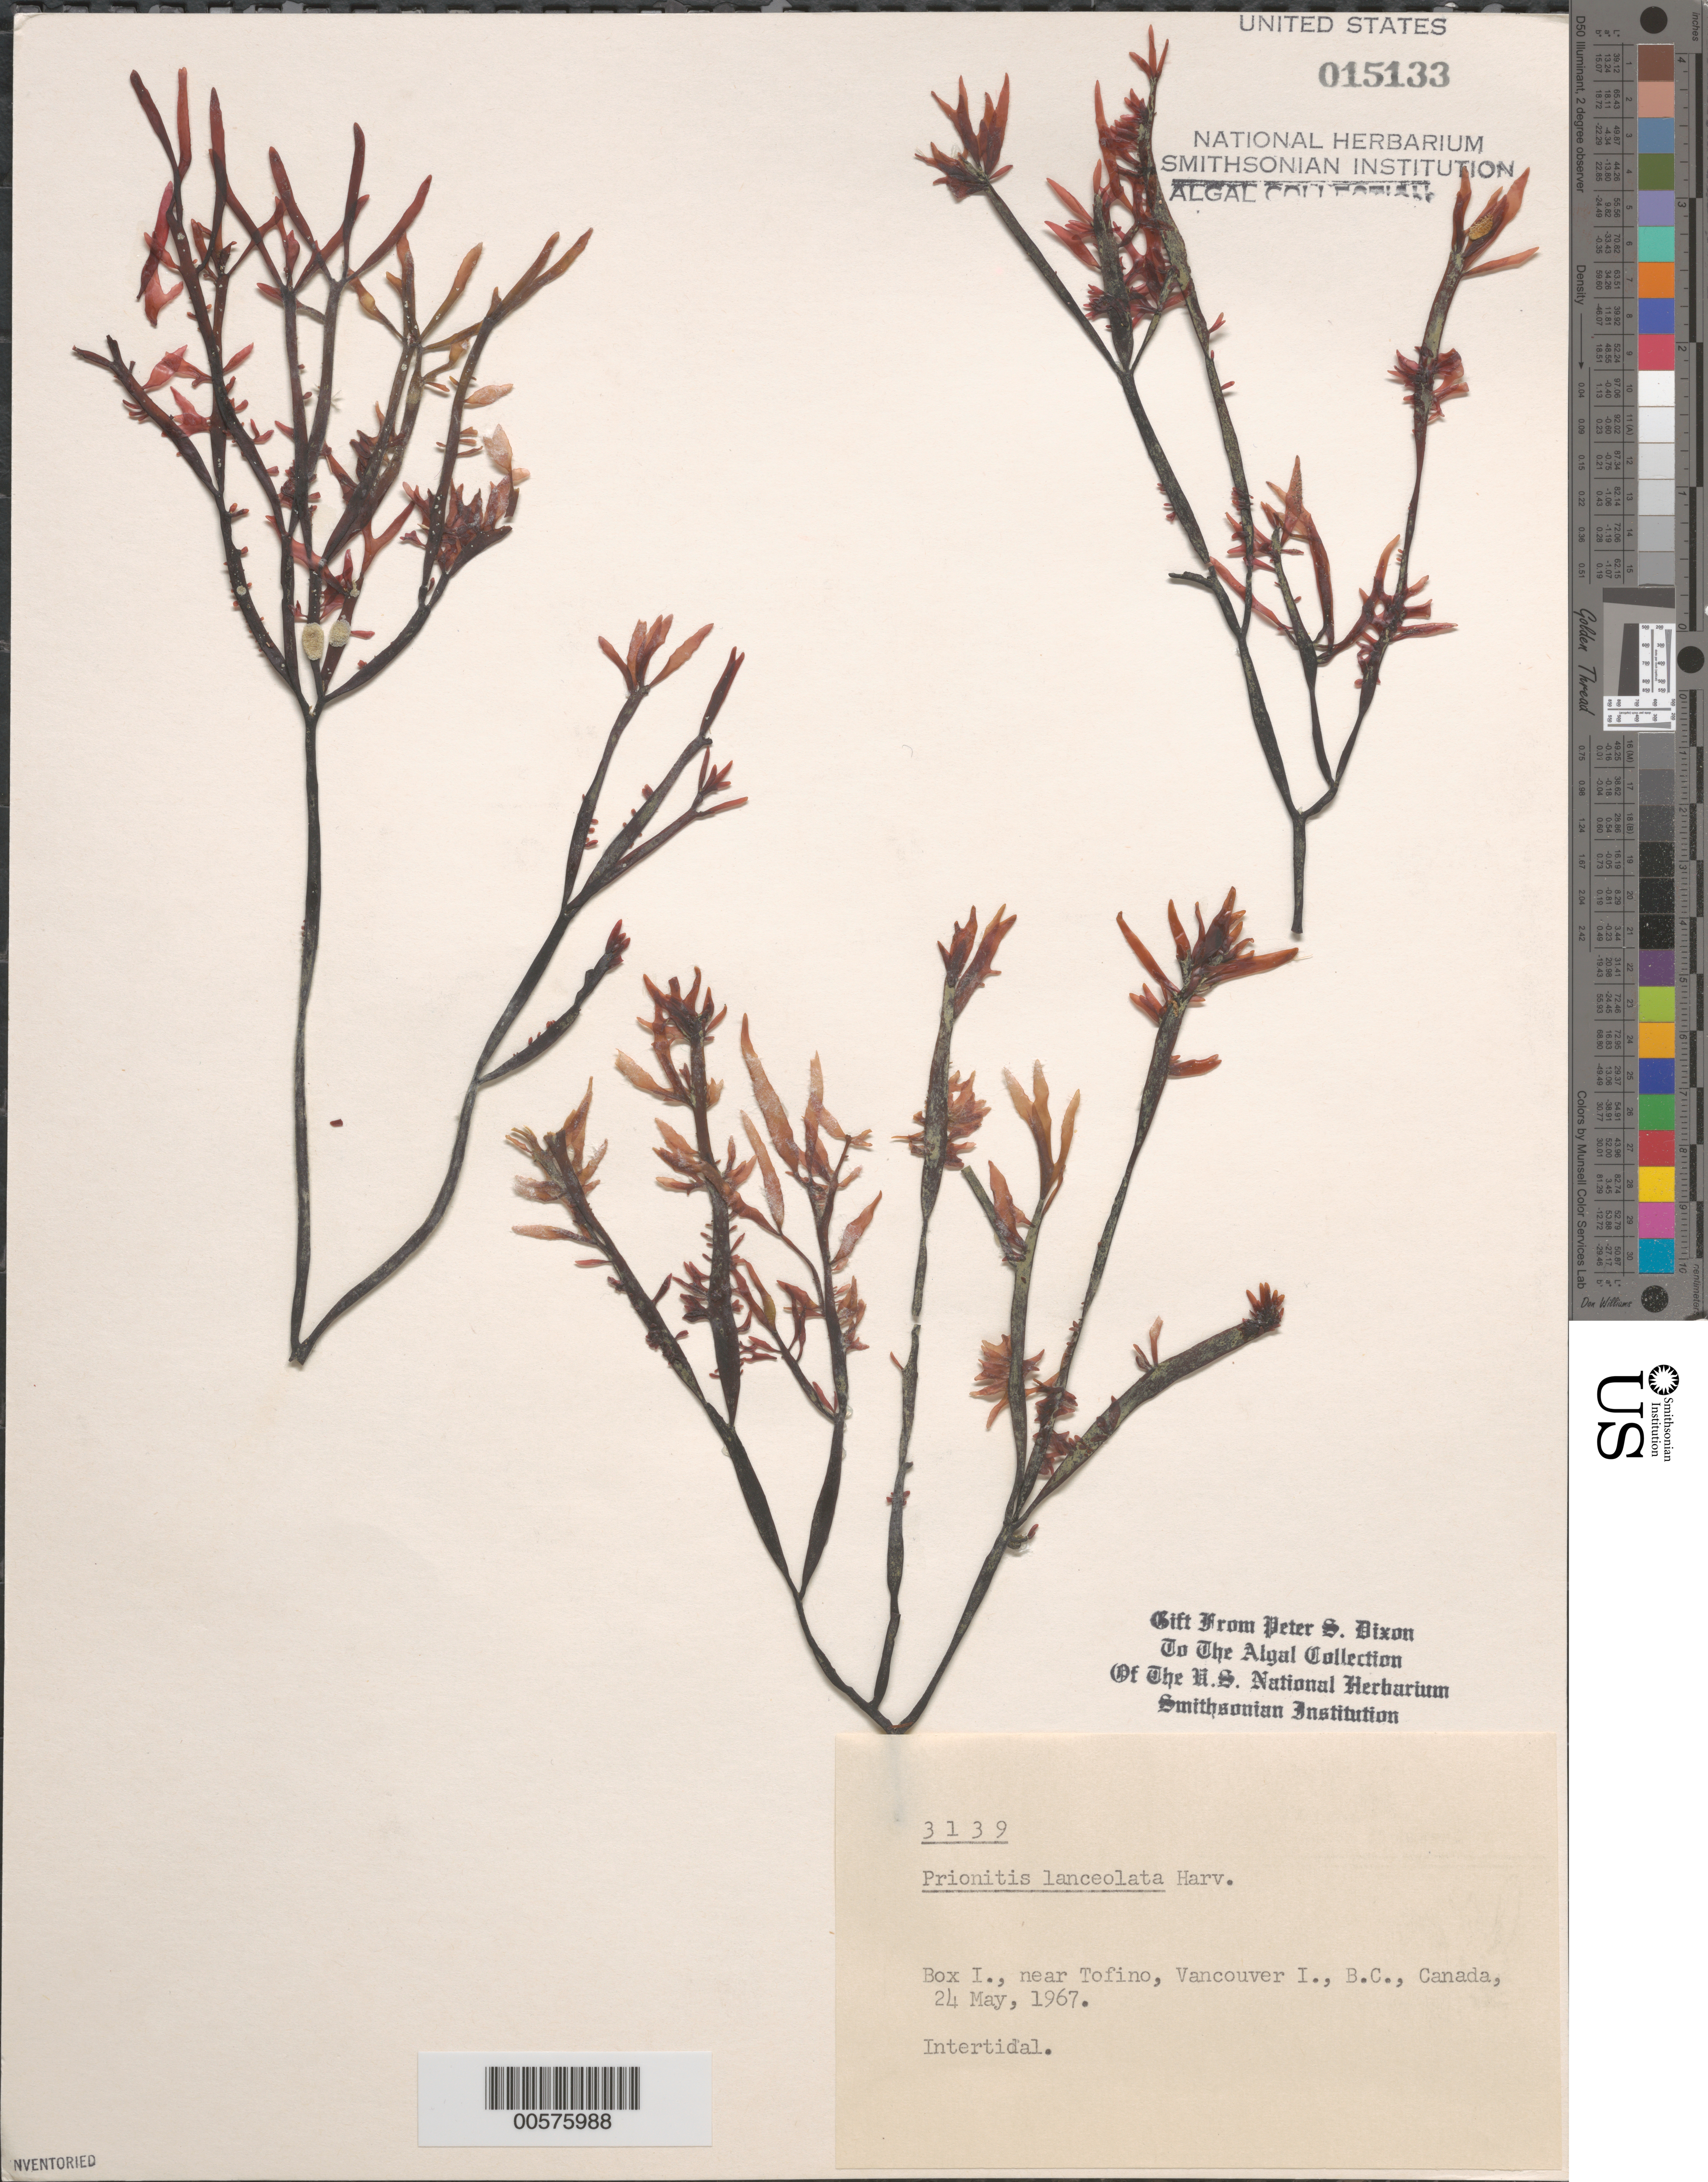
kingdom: Plantae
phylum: Rhodophyta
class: Florideophyceae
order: Cryptonemiales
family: Cryptonemiaceae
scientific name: Prionitis lanceolata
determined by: Dixon, P. S.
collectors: P. S. Dixon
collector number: PSD 3139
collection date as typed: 24 May 1967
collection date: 1967-05-24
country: Canada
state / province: British Columbia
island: Box Island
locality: Near Tofino, Vancouver Island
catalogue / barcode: US 15133